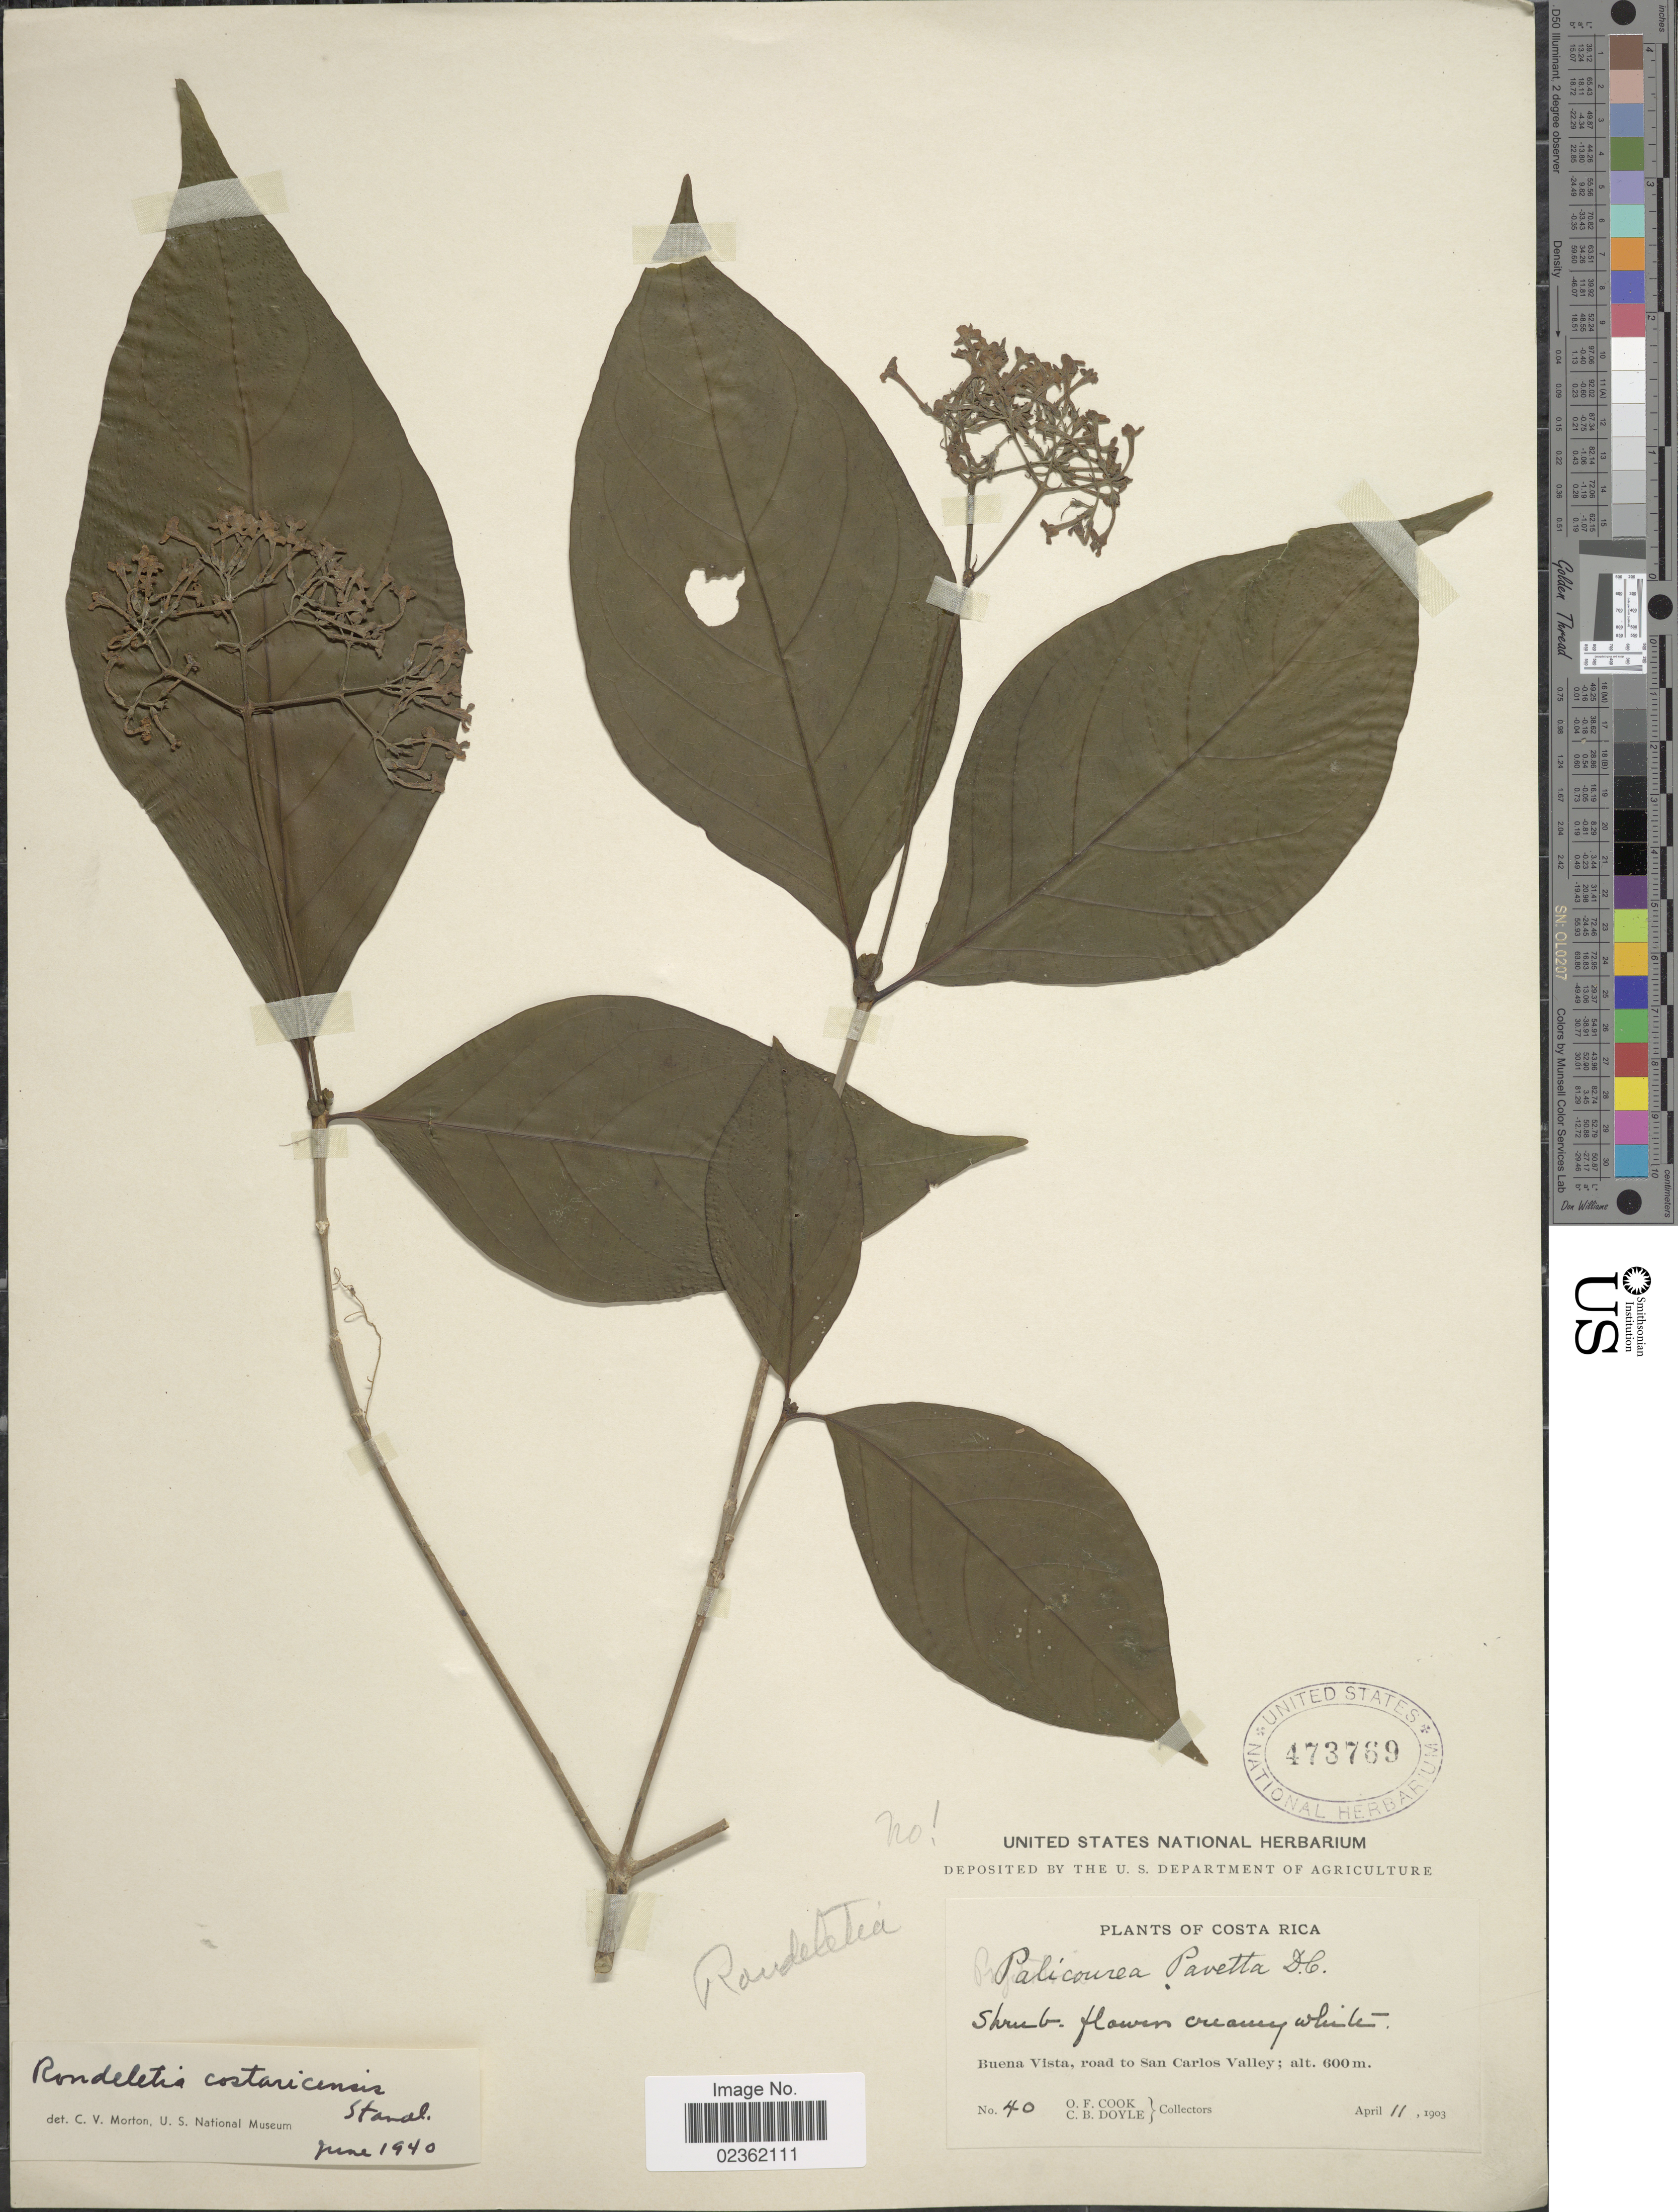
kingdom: Plantae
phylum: Tracheophyta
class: Magnoliopsida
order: Gentianales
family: Rubiaceae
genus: Rondeletia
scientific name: Rondeletia costaricensis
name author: Standl.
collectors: O. F. Cook & C. Doyle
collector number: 40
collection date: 1903-04-11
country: Costa Rica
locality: Buena Vista, road to San Carlos Valley.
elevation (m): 600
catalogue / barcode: US 473769